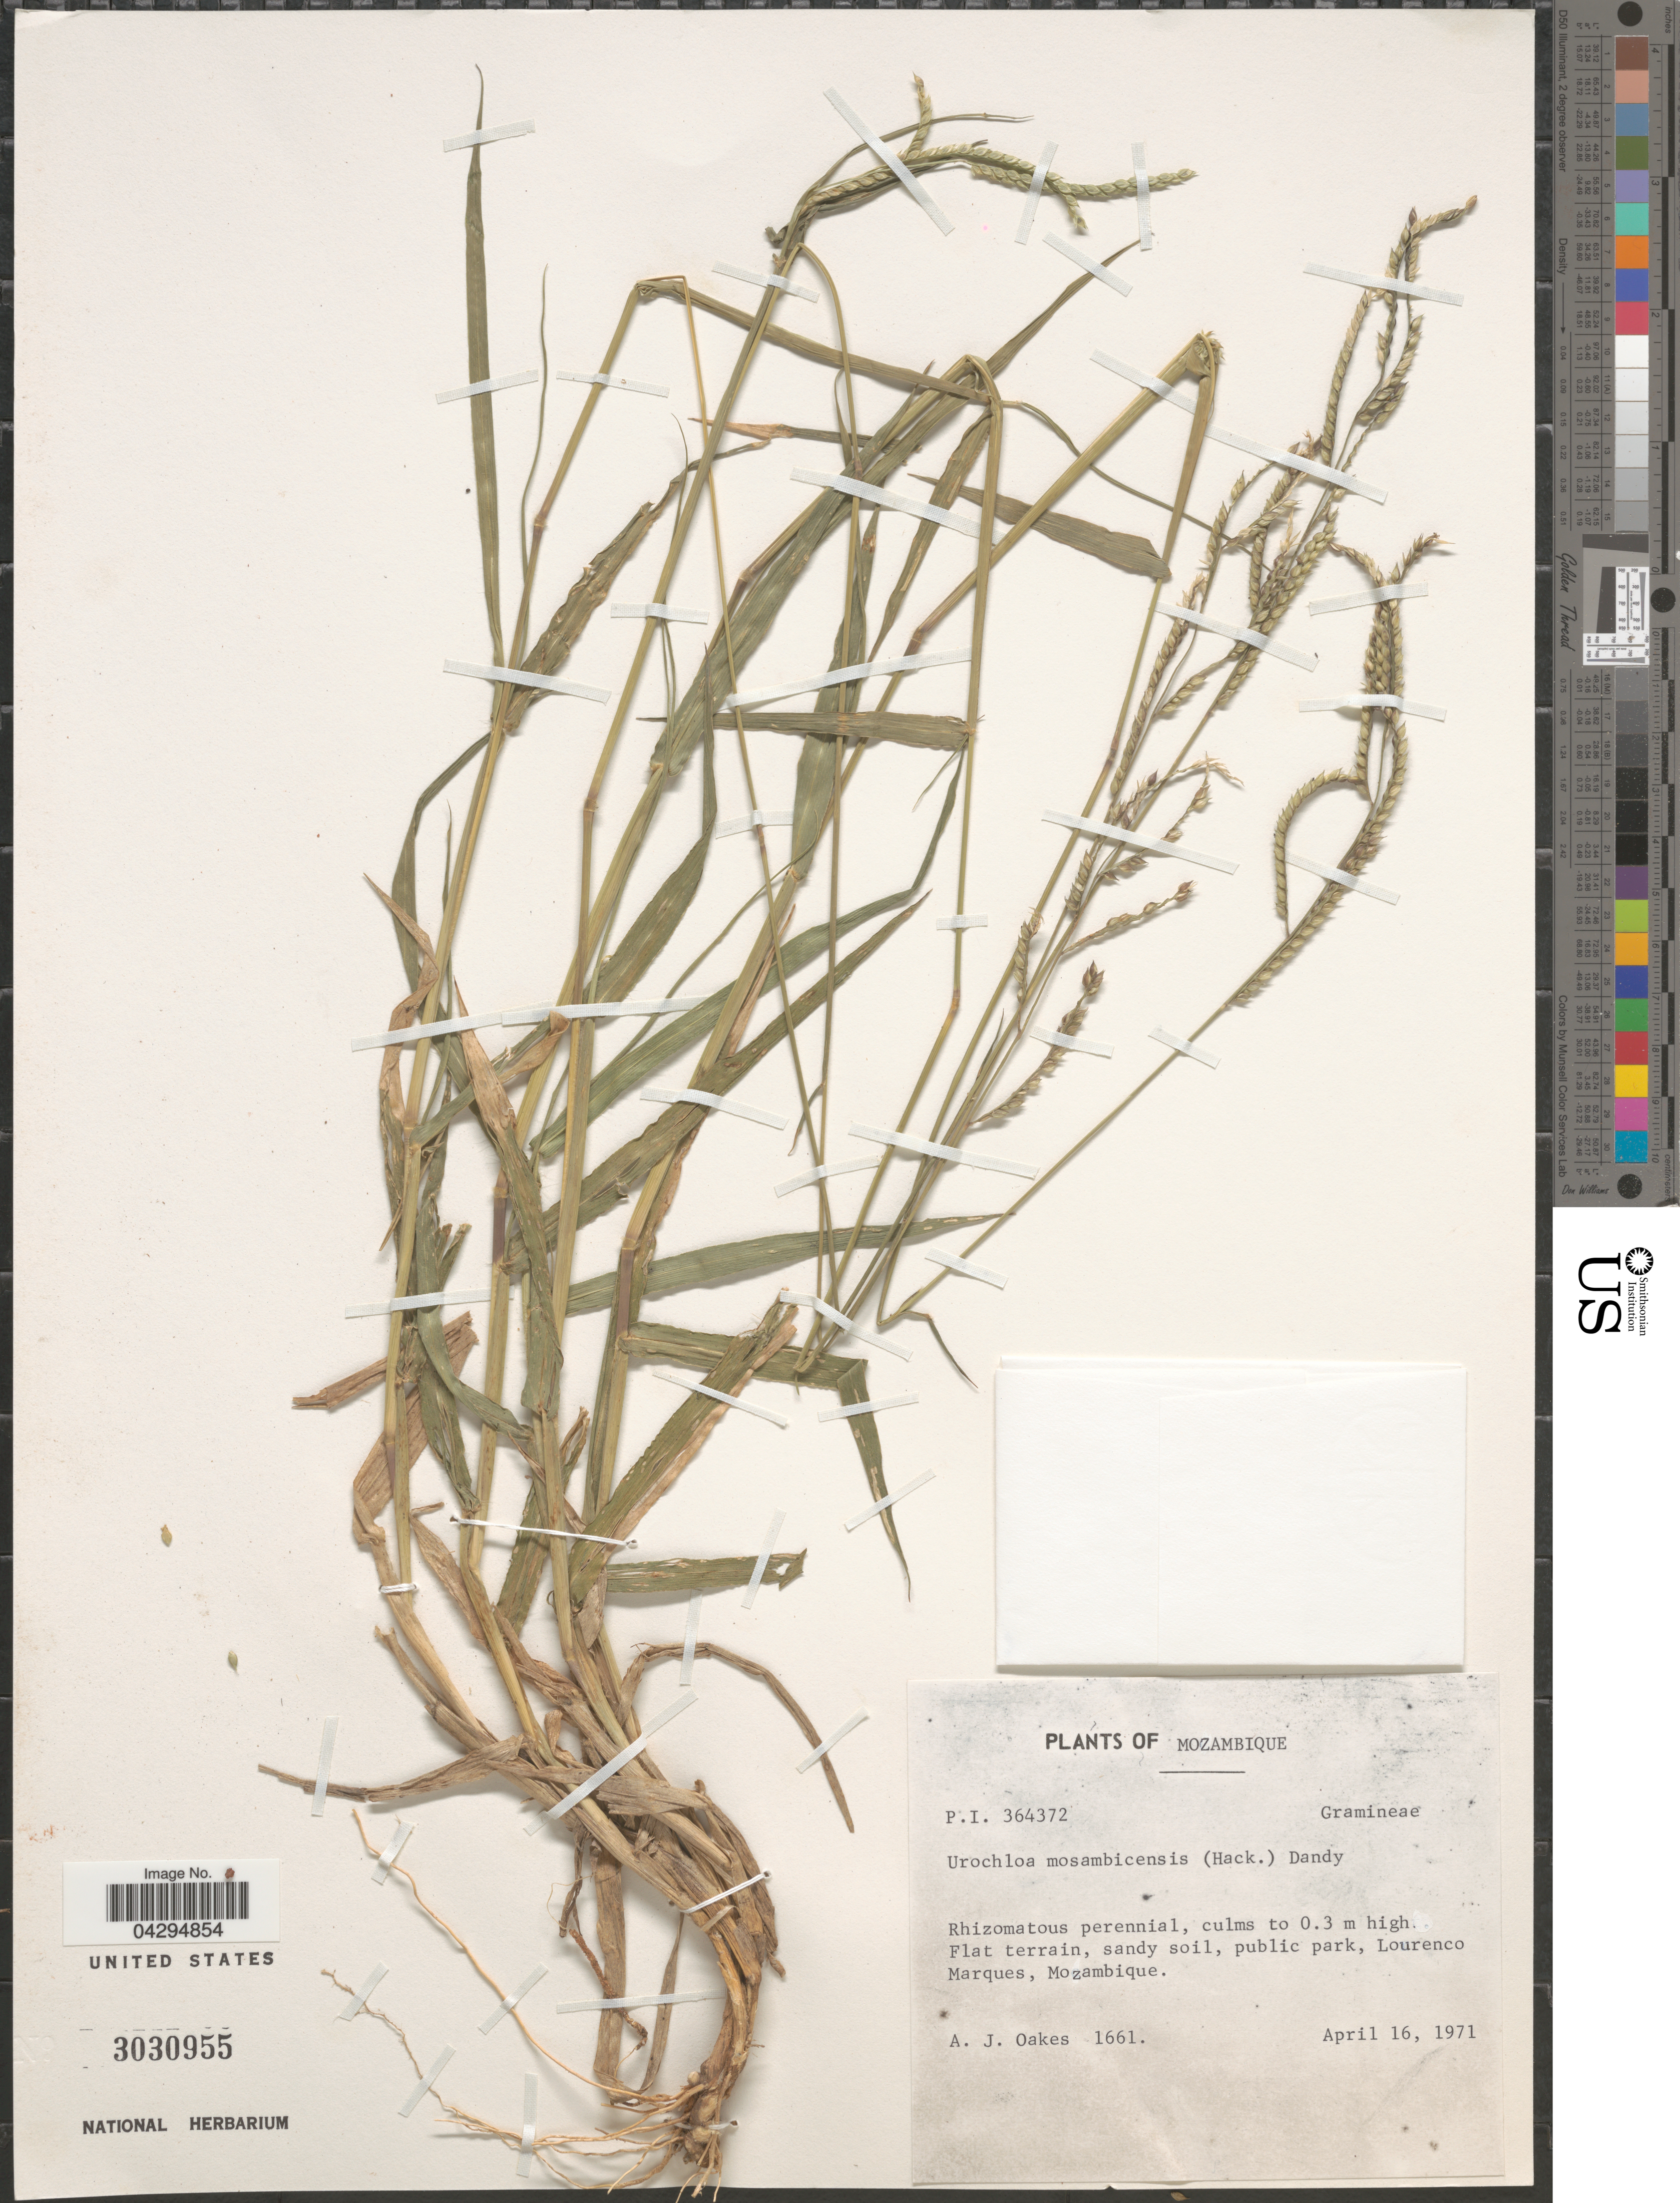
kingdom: Plantae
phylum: Tracheophyta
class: Liliopsida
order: Poales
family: Poaceae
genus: Urochloa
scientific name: Urochloa mosambicensis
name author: (Hack.) Dandy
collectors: A. Oakes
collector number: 1661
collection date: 1971-04-16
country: Mozambique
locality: Flat terrain, sandy soil, public park, Lourenco Marques.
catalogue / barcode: US 3030955